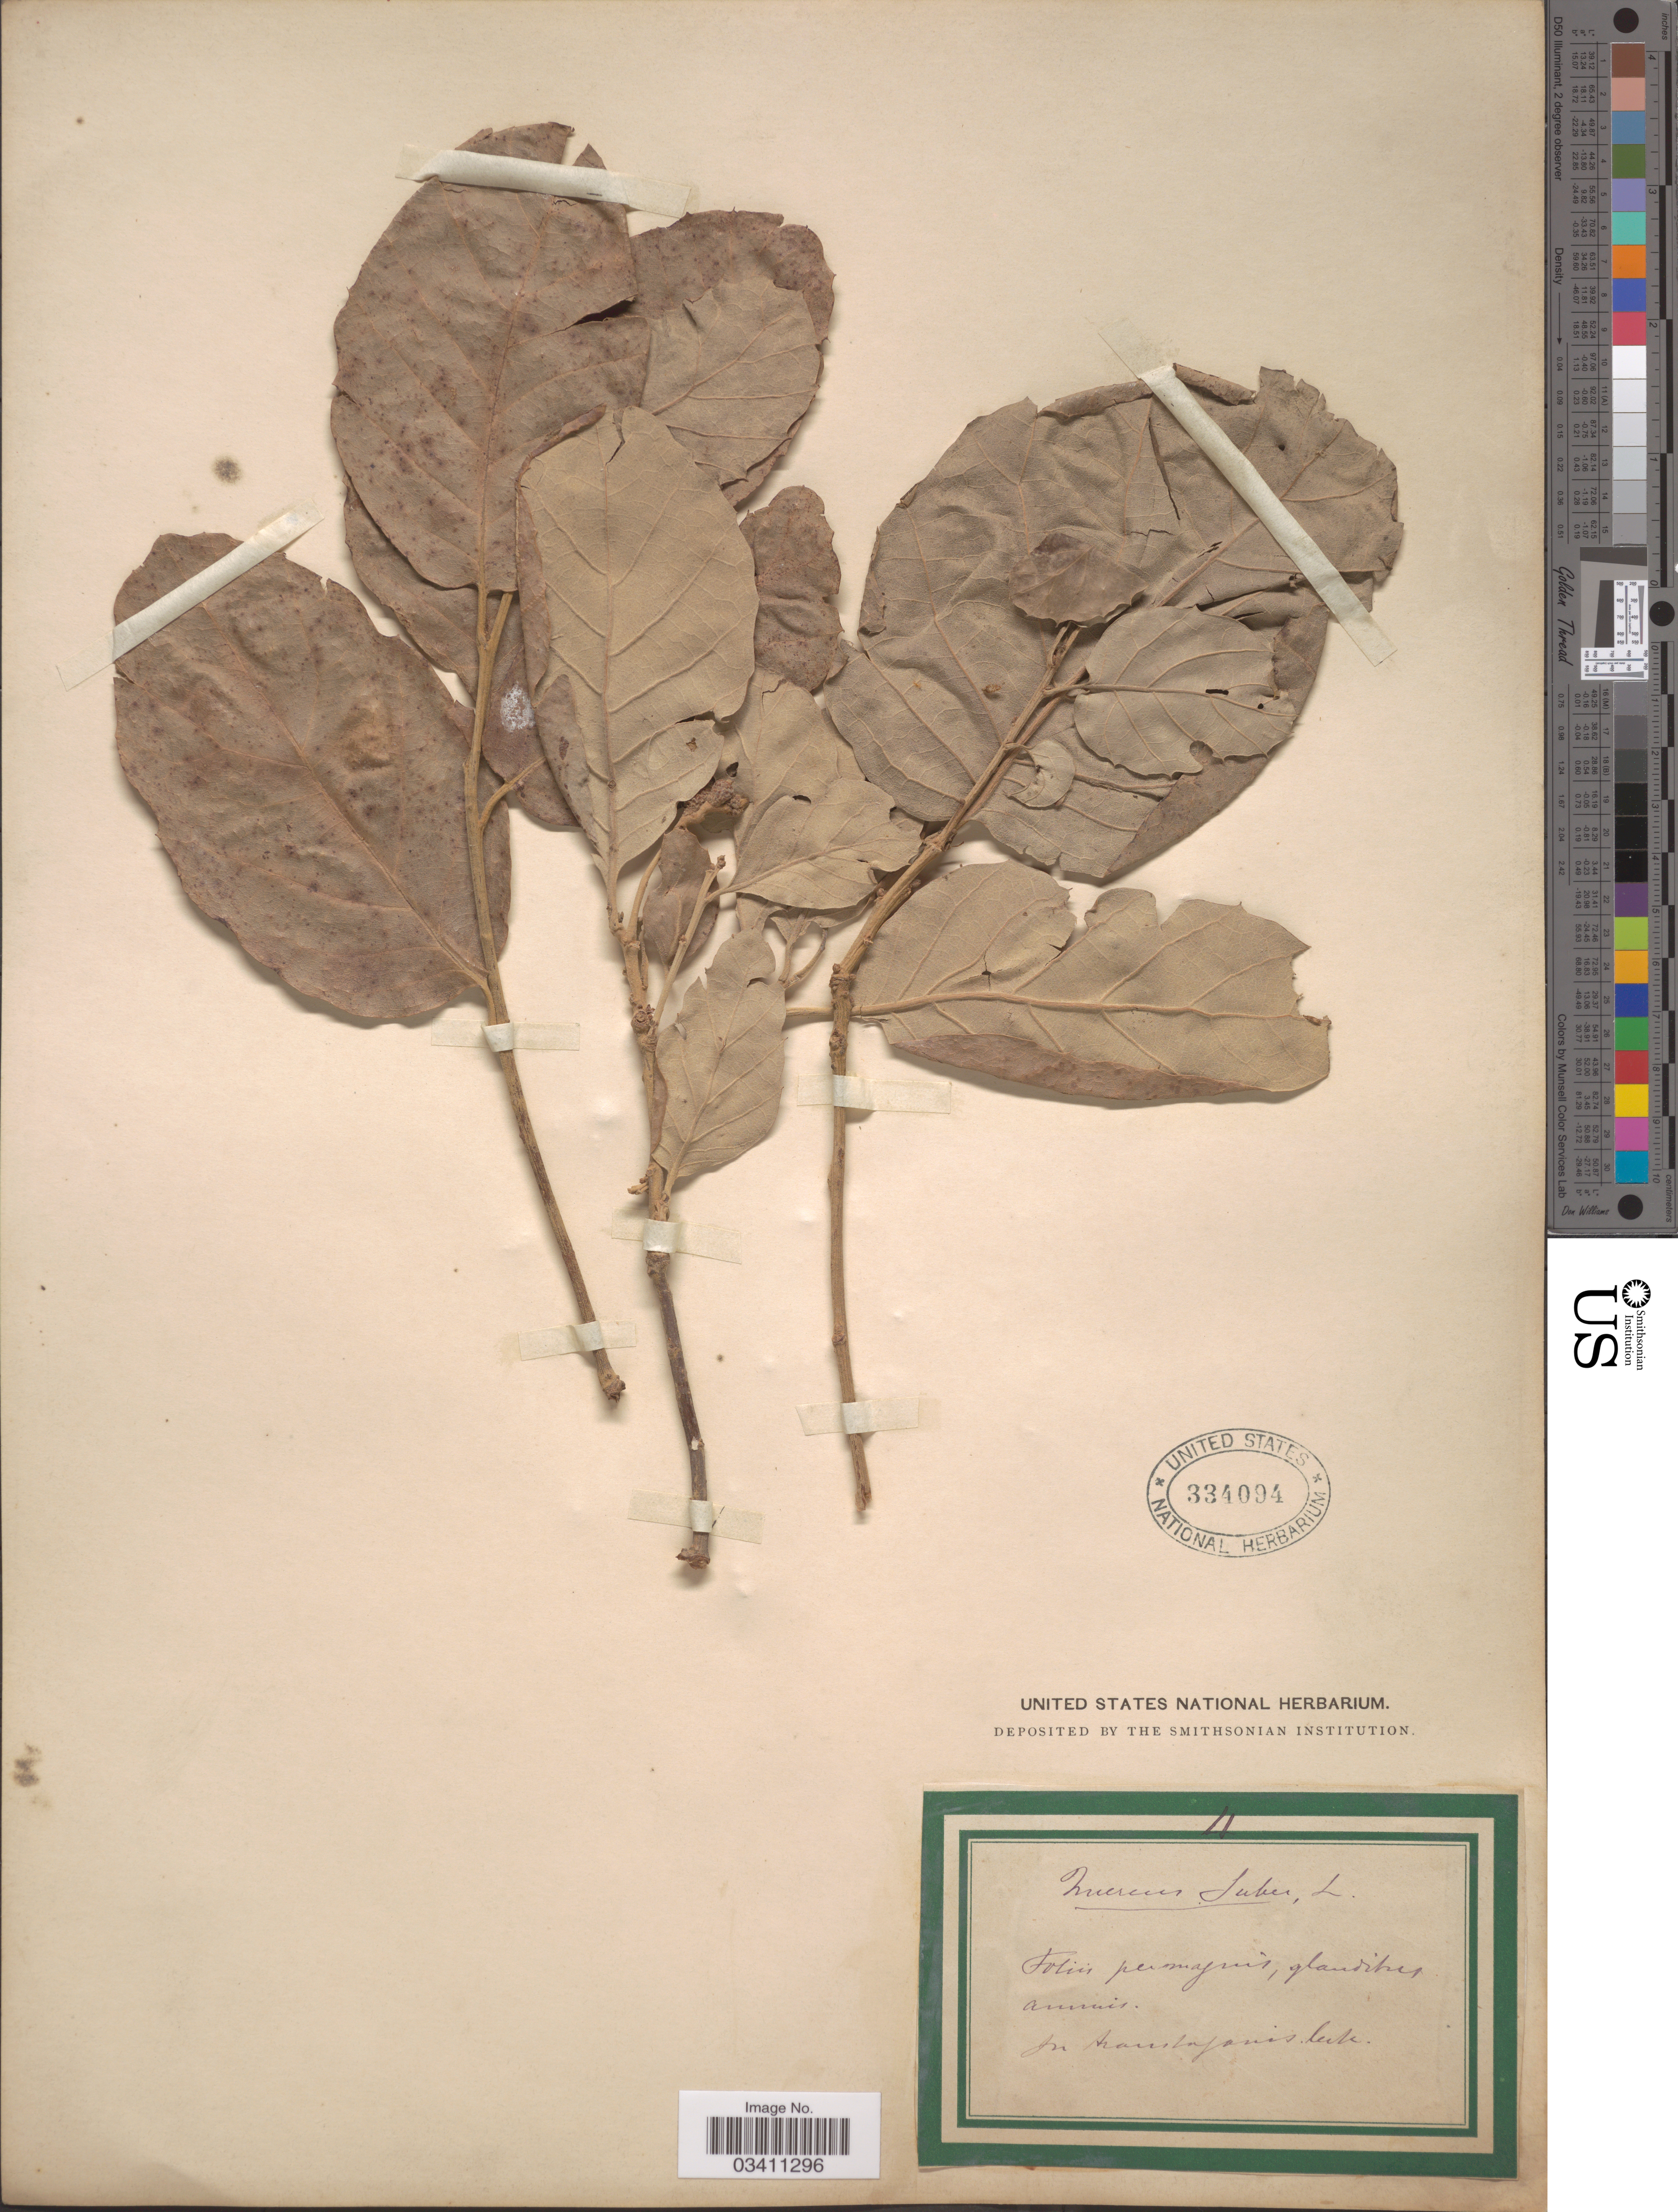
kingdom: Plantae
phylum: Tracheophyta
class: Magnoliopsida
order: Fagales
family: Fagaceae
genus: Quercus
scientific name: Quercus suber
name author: L.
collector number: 4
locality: In Aranstajanis. [interpreted]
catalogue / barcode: US 334094